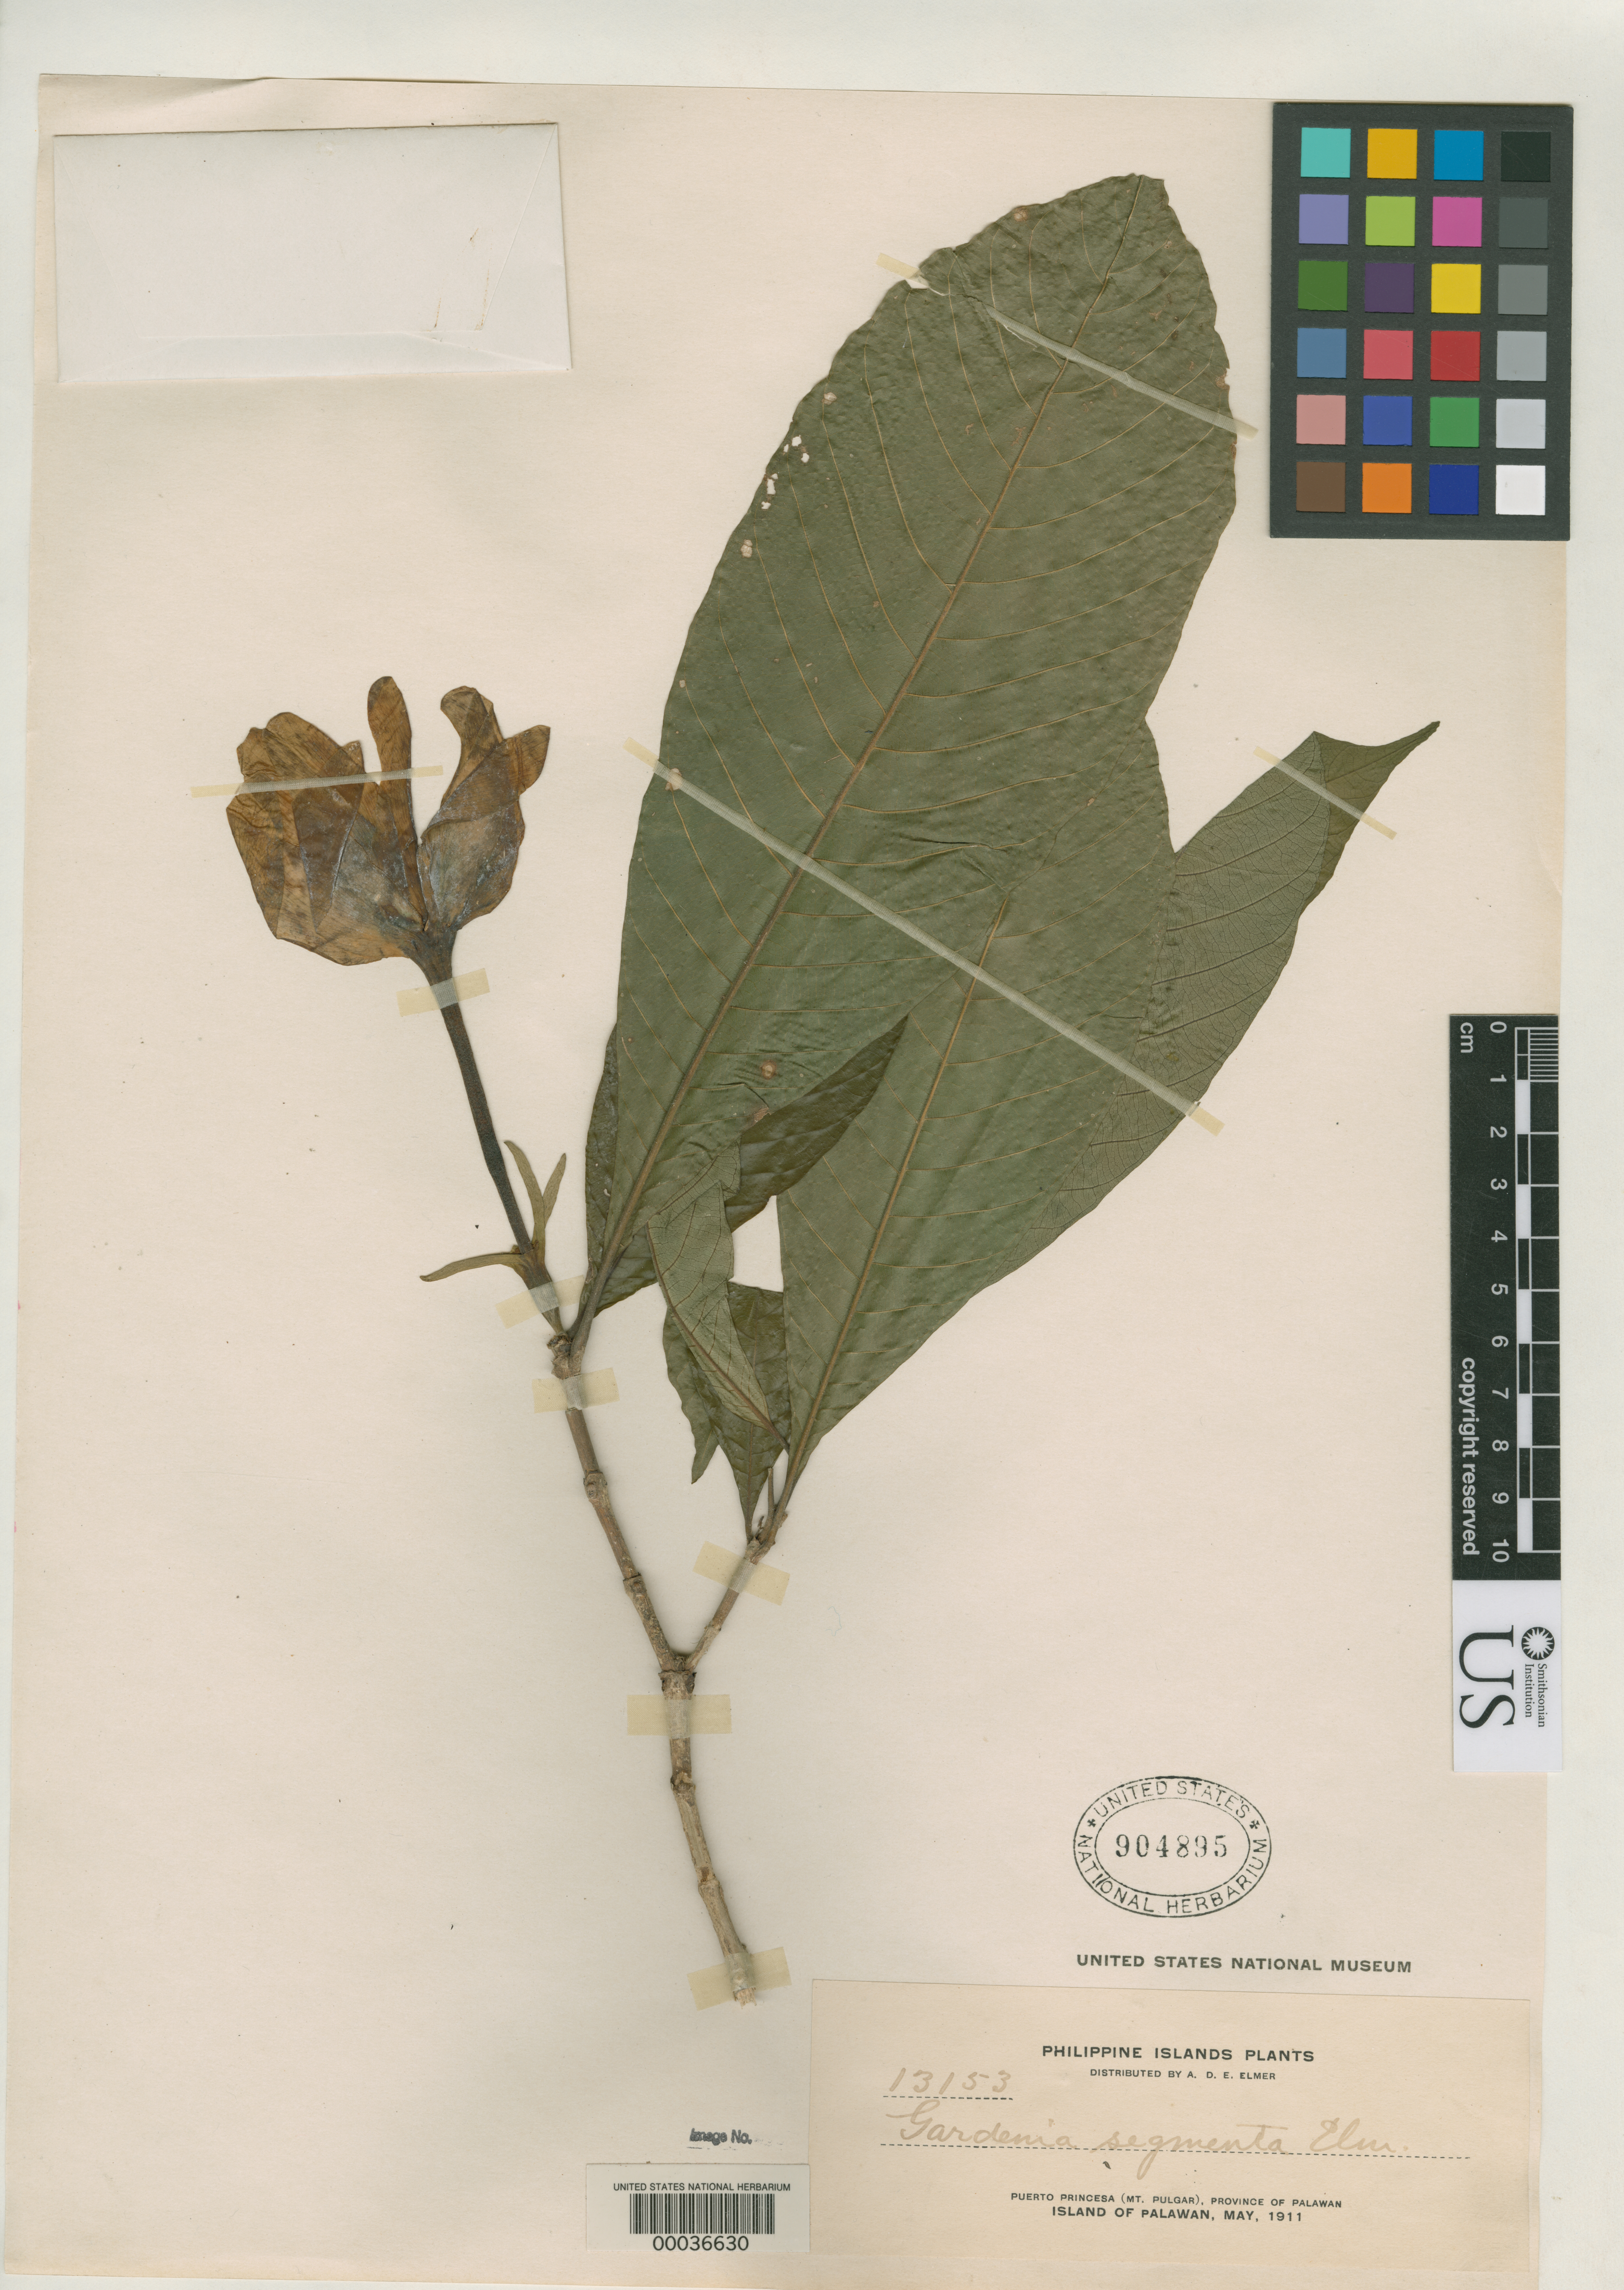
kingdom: Plantae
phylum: Tracheophyta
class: Magnoliopsida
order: Gentianales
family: Rubiaceae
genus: Gardenia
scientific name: Gardenia segmenta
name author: Elmer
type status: Isotype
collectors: A. D. E. Elmer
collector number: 13153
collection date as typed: May 1911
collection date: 1911-05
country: Philippines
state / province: Mimaropa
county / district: Palawan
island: Palawan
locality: Puerto Princesa (Mt. Pulgar), province of Palawan, Island of Palawan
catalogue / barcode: US 904895